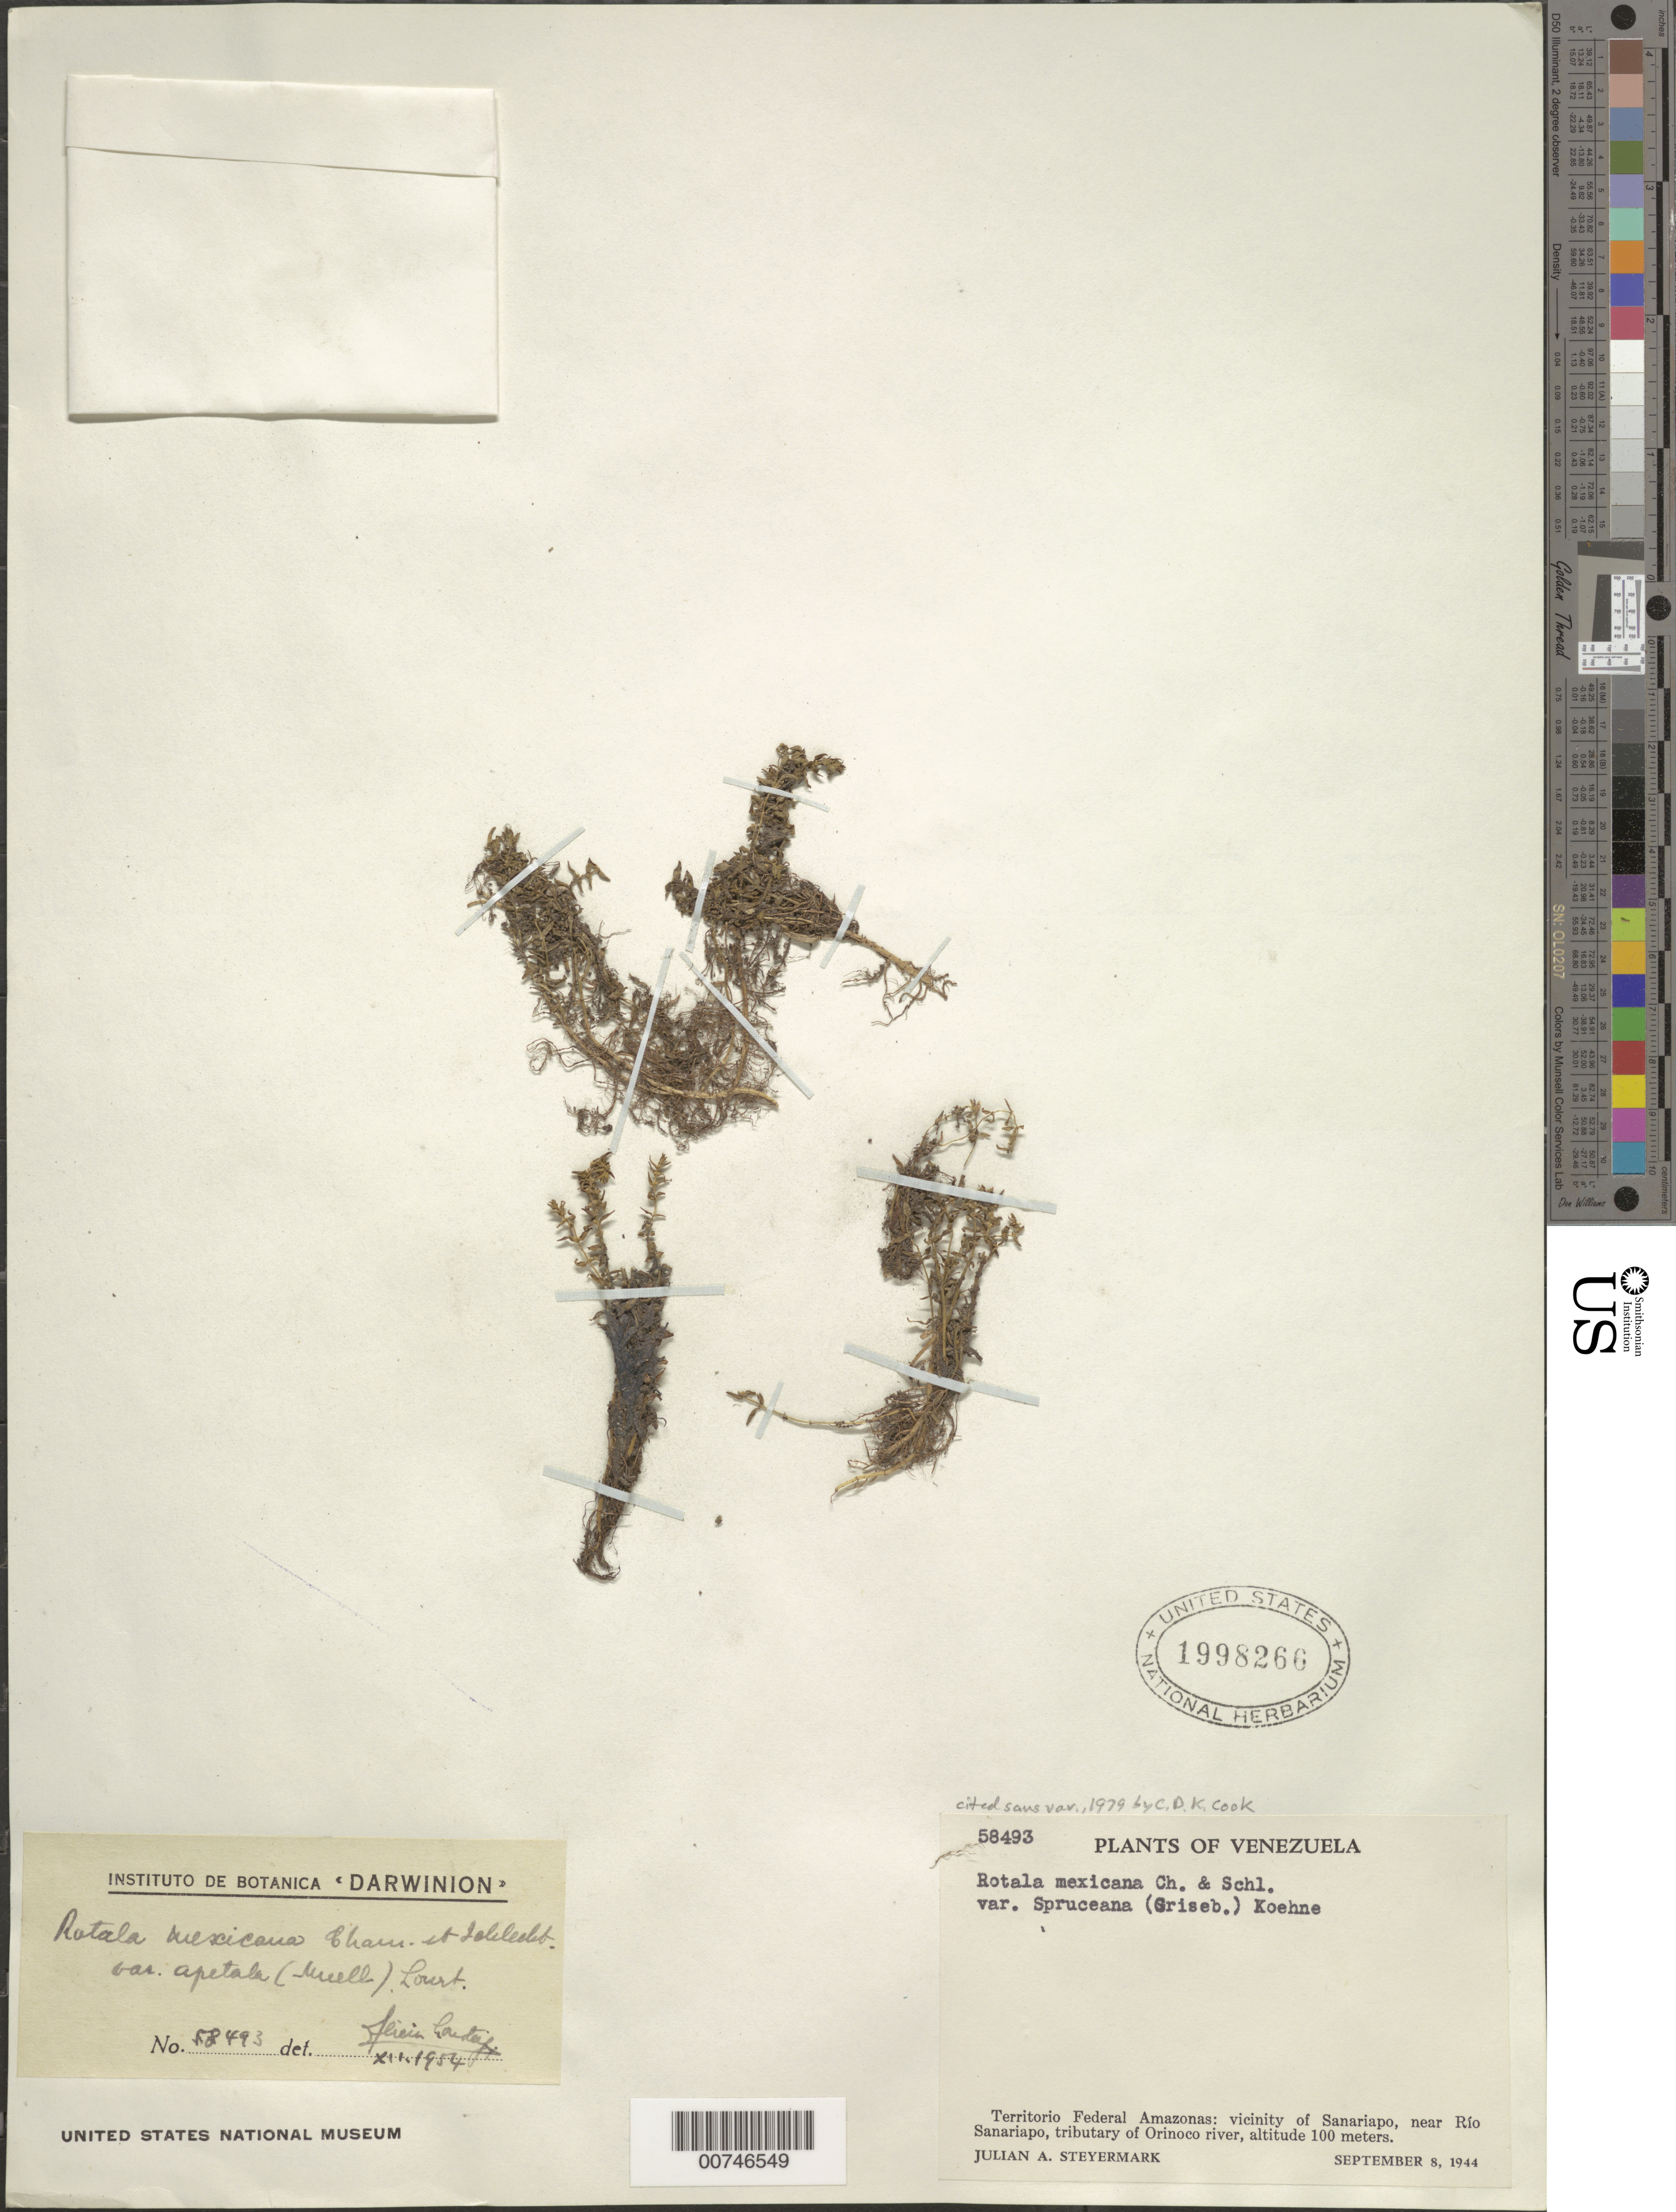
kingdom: Plantae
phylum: Tracheophyta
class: Magnoliopsida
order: Myrtales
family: Lythraceae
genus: Rotala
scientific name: Rotala mexicana var. apetala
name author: (F. Muell.) Lourteig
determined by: Lourteig, A.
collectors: J. Steyermark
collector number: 58493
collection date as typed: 8-Sep-44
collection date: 1944-09-08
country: Venezuela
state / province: Amazonas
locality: Sanariapo, near Río Sanariapo (tributary of Orinoco R.)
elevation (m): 100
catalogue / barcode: US 1998266